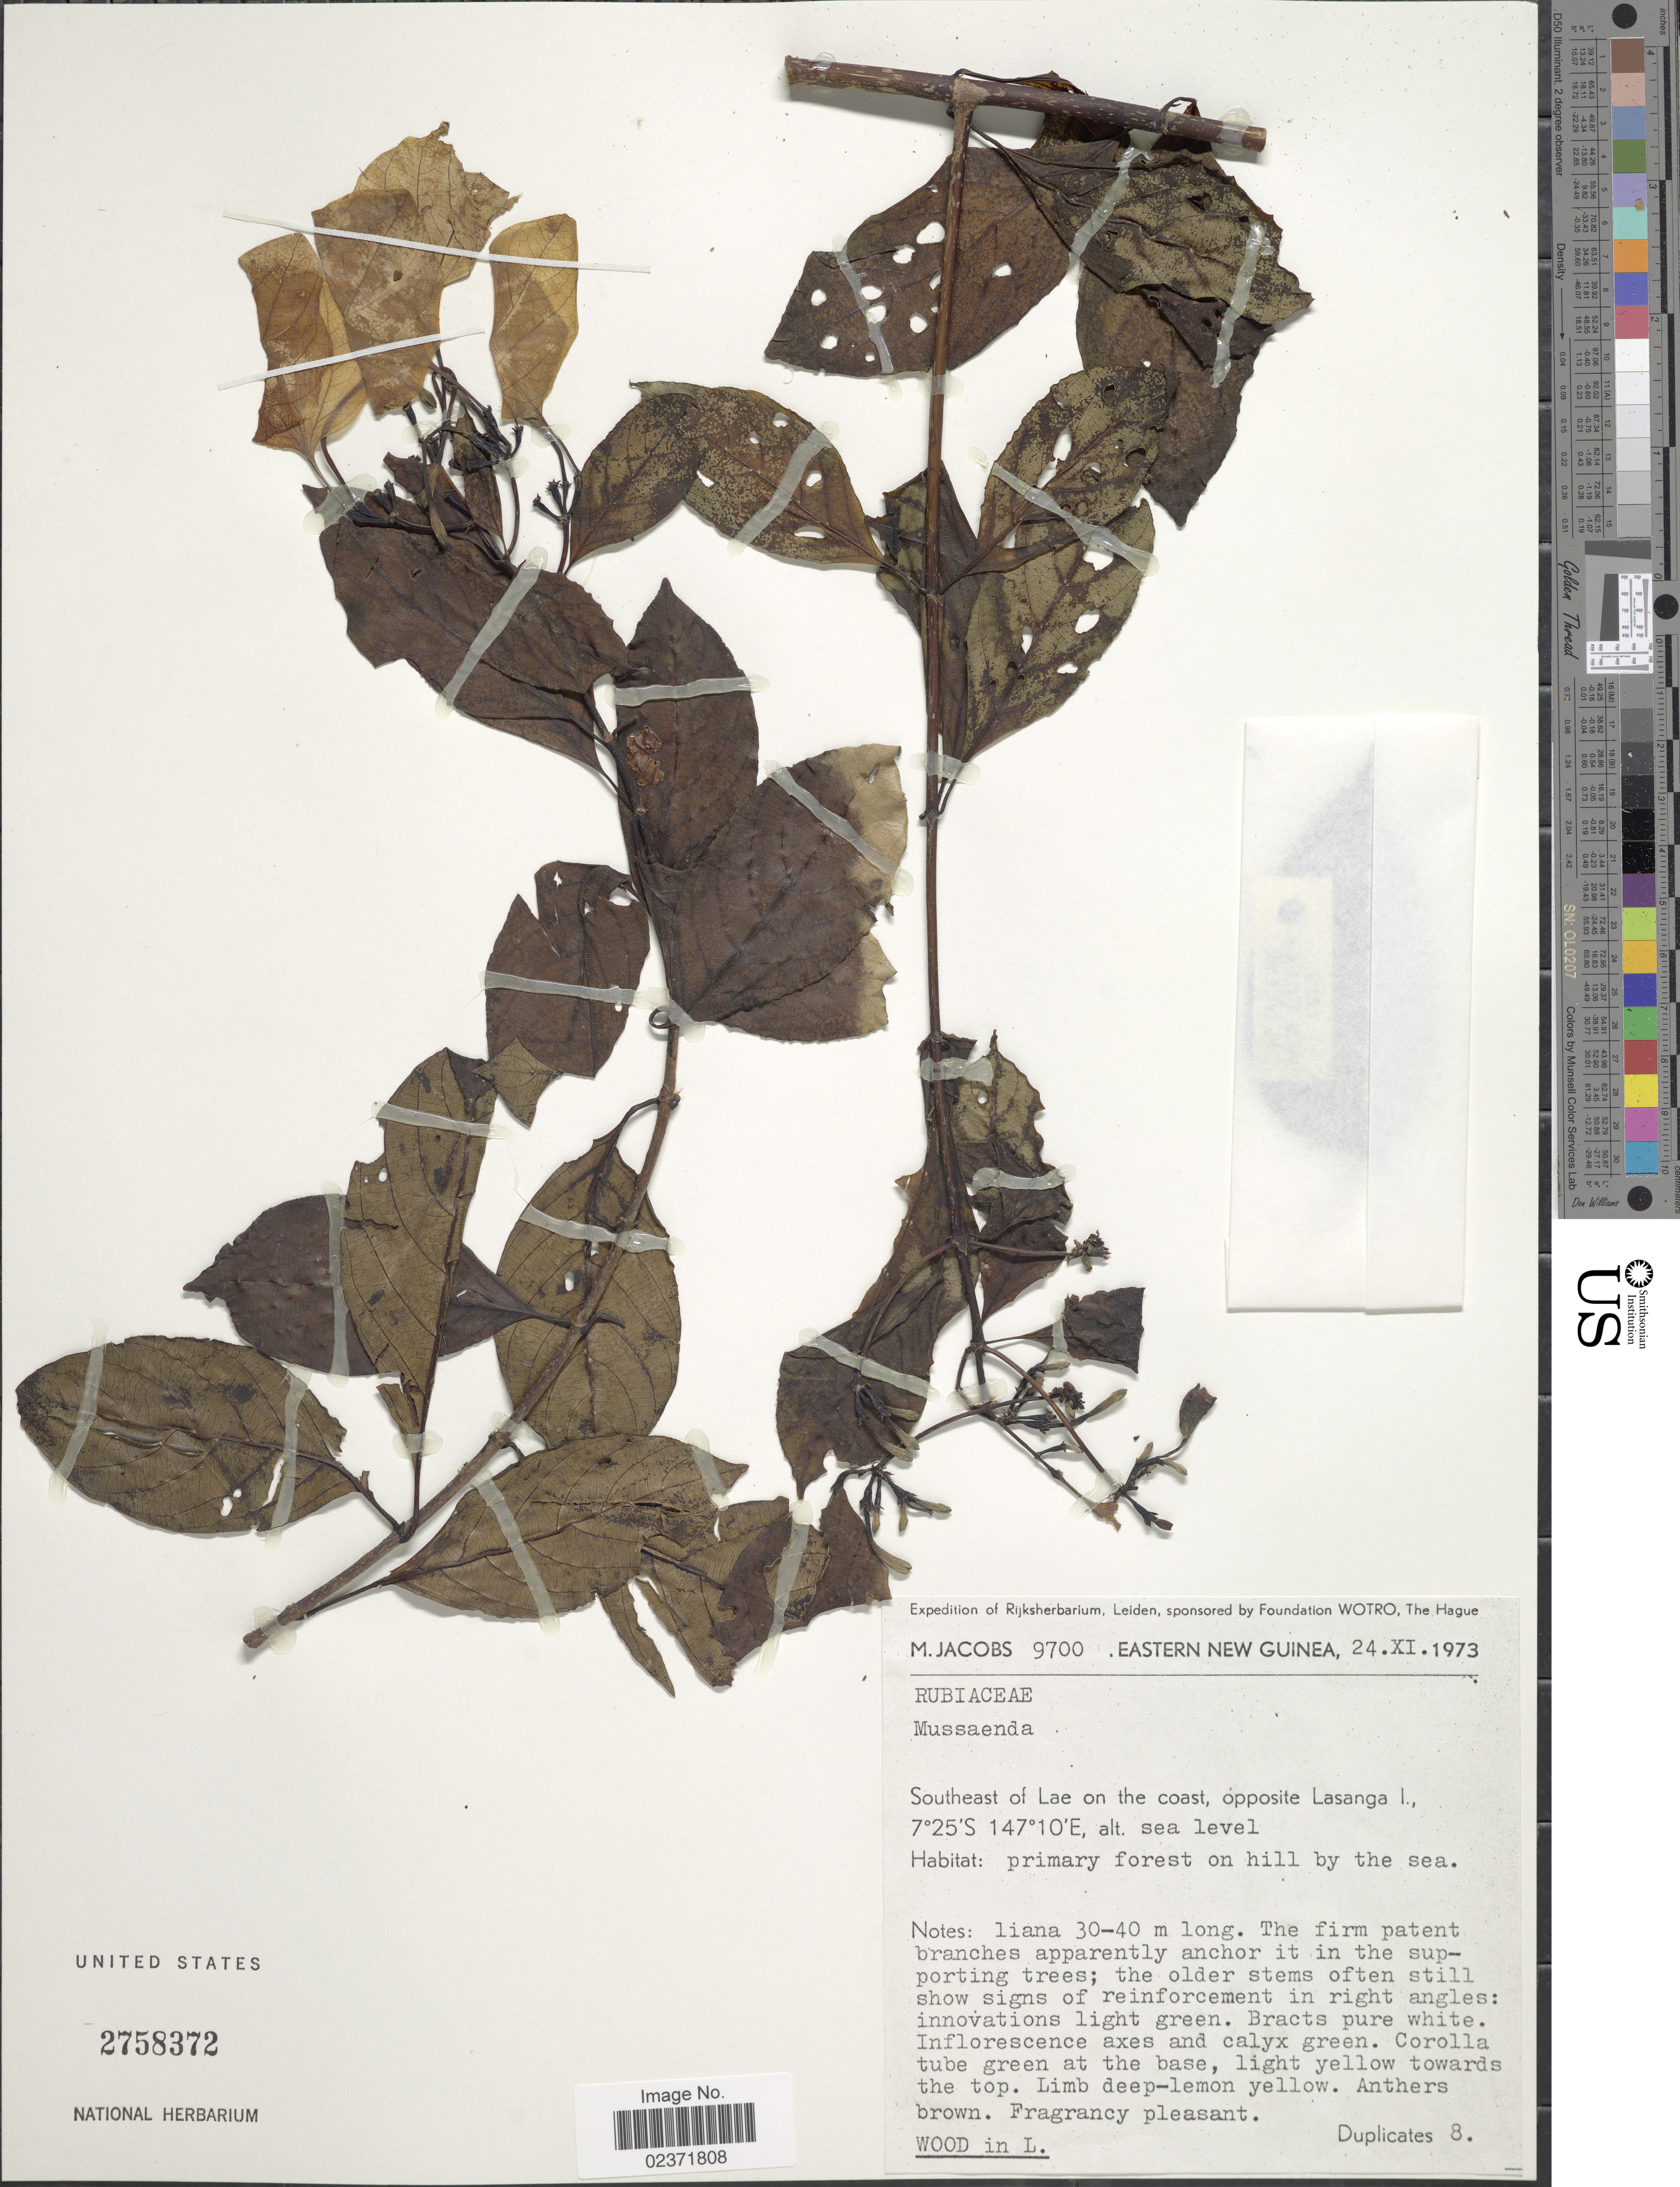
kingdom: Plantae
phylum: Tracheophyta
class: Magnoliopsida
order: Gentianales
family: Rubiaceae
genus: Mussaenda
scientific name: Mussaenda sp.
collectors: M. Jacobs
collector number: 9700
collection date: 1973-11-24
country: Papua New Guinea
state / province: Morobe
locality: Eastern New Guinea, Southeast of Lae on the coast, opposite Lasanga I.,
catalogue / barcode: US 2758372